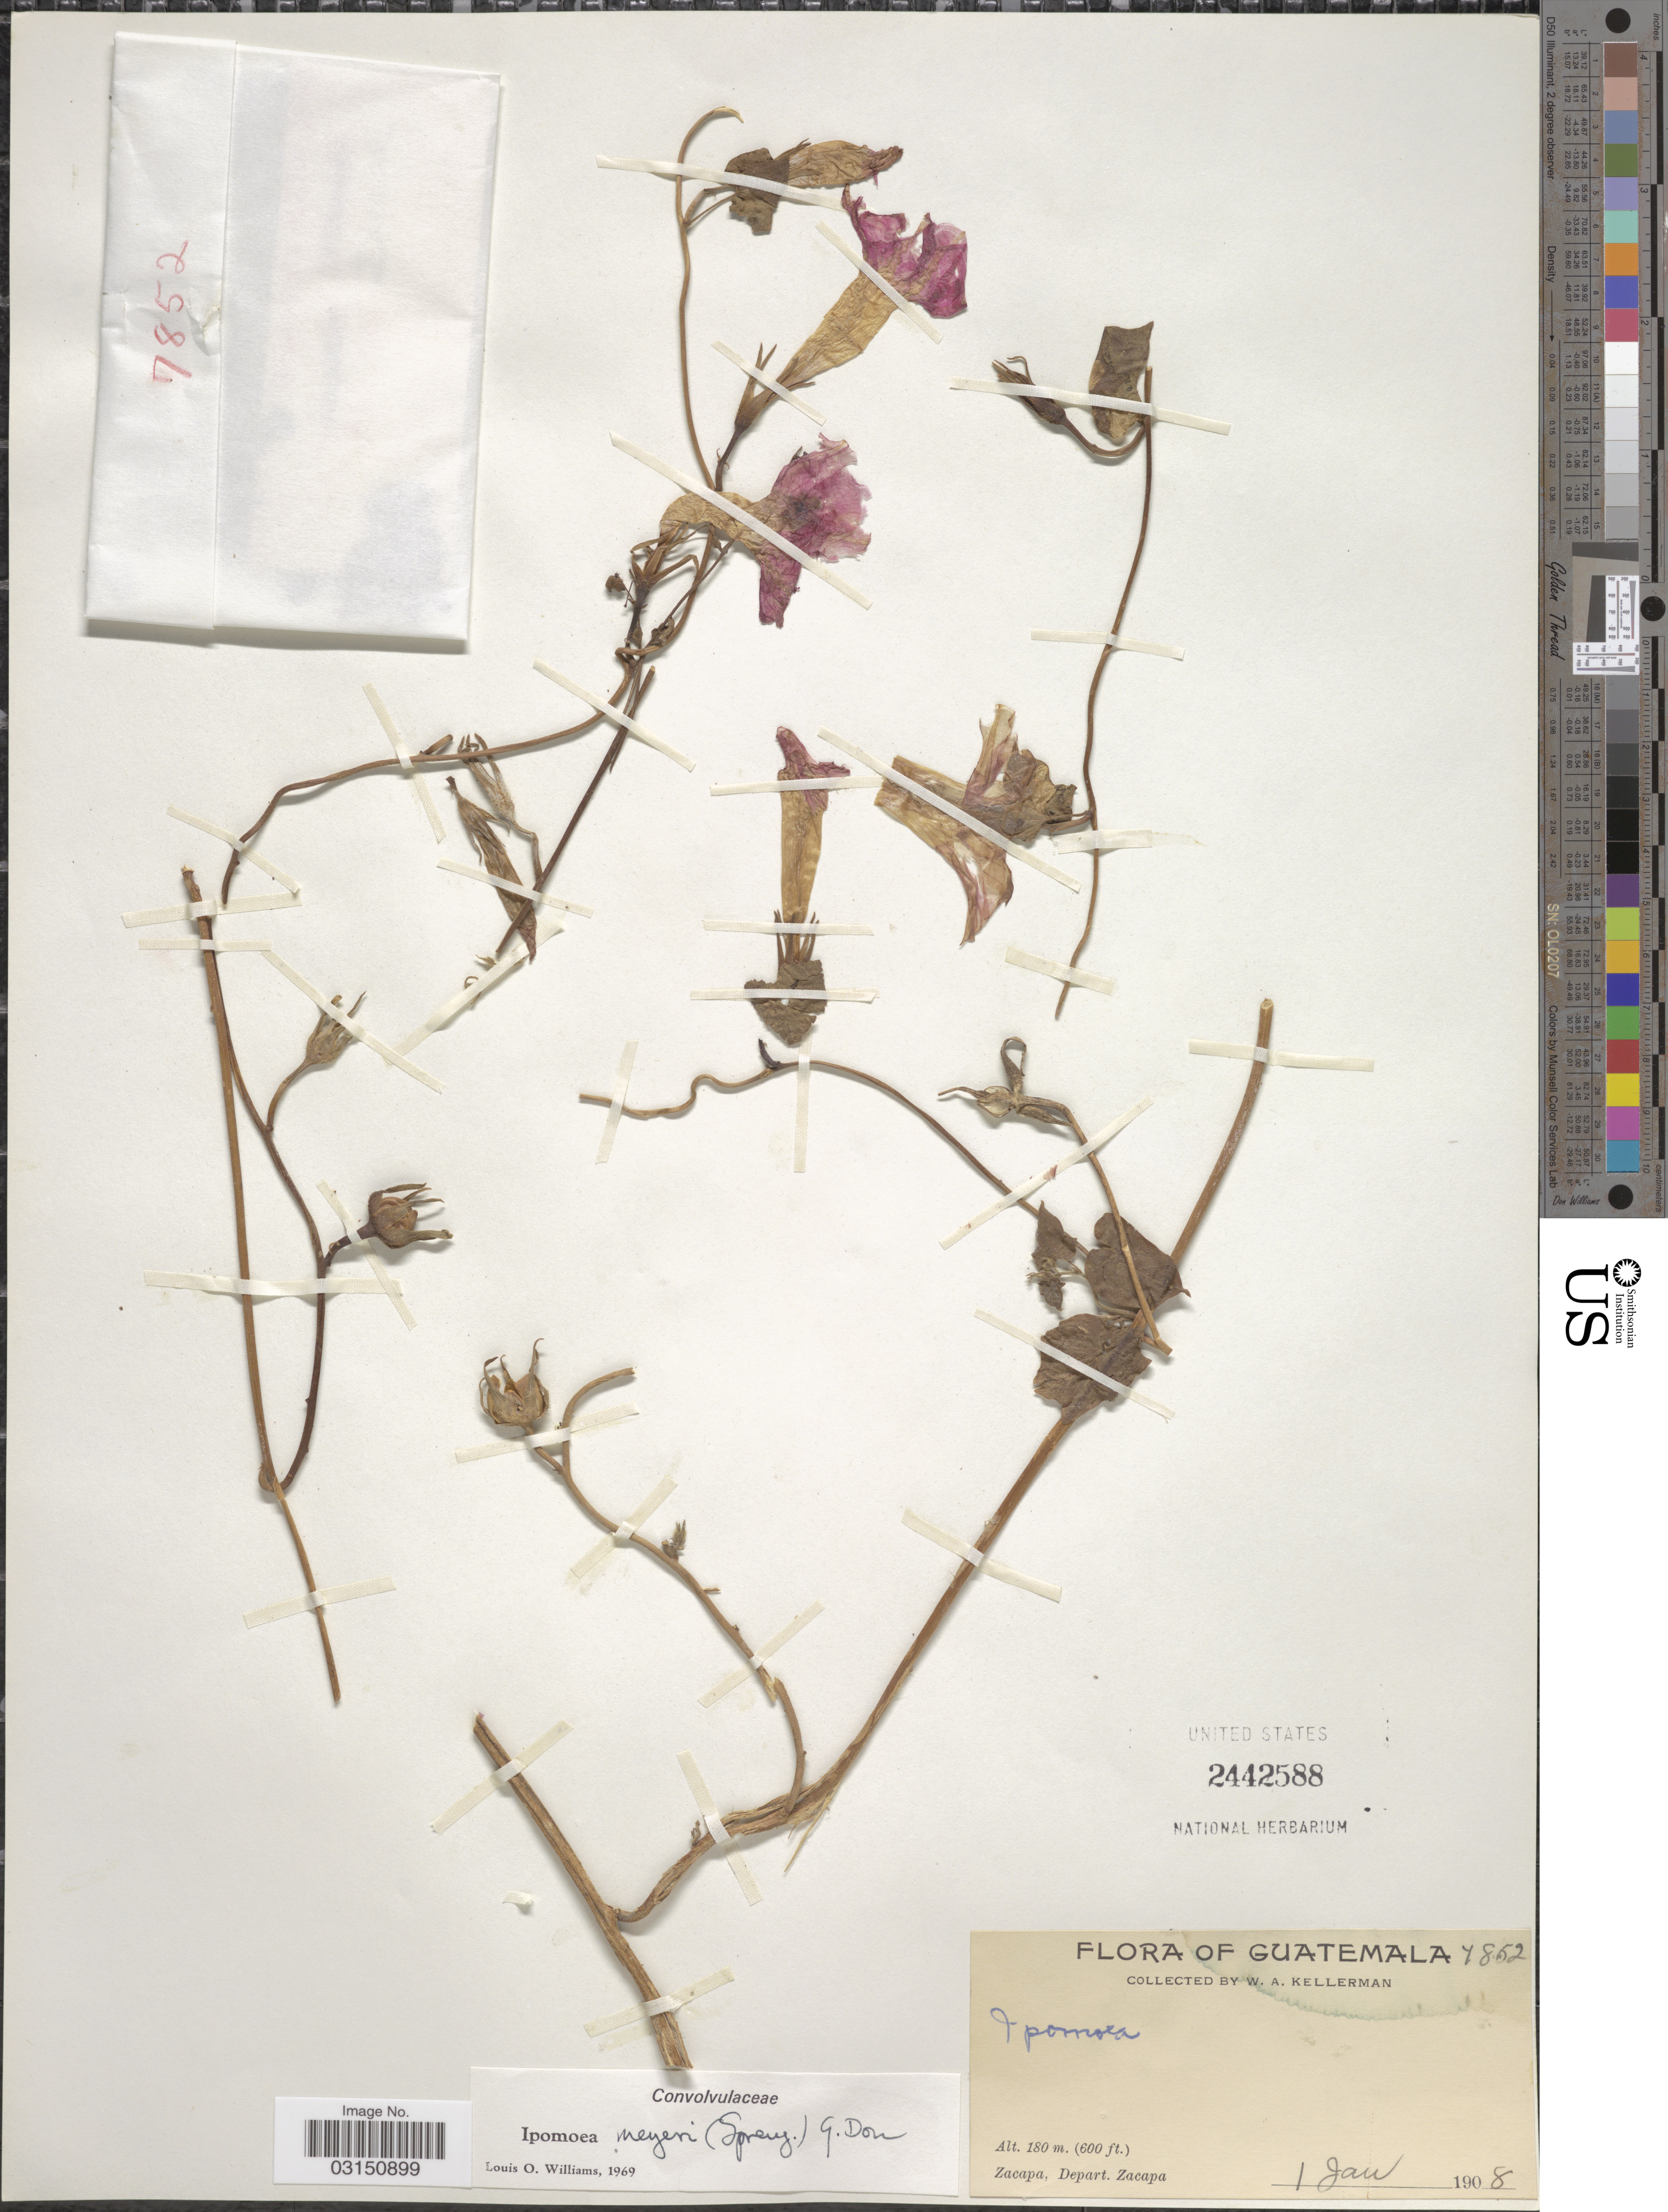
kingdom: Plantae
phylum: Tracheophyta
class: Magnoliopsida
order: Solanales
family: Convolvulaceae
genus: Ipomoea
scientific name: Ipomoea nil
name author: (L.) Roth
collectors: W. Kellerman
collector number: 7852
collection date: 1908-01-01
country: Guatemala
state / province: Zacapa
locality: Zacapa, Depart. Zacapa.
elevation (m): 180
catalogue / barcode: US 2442588